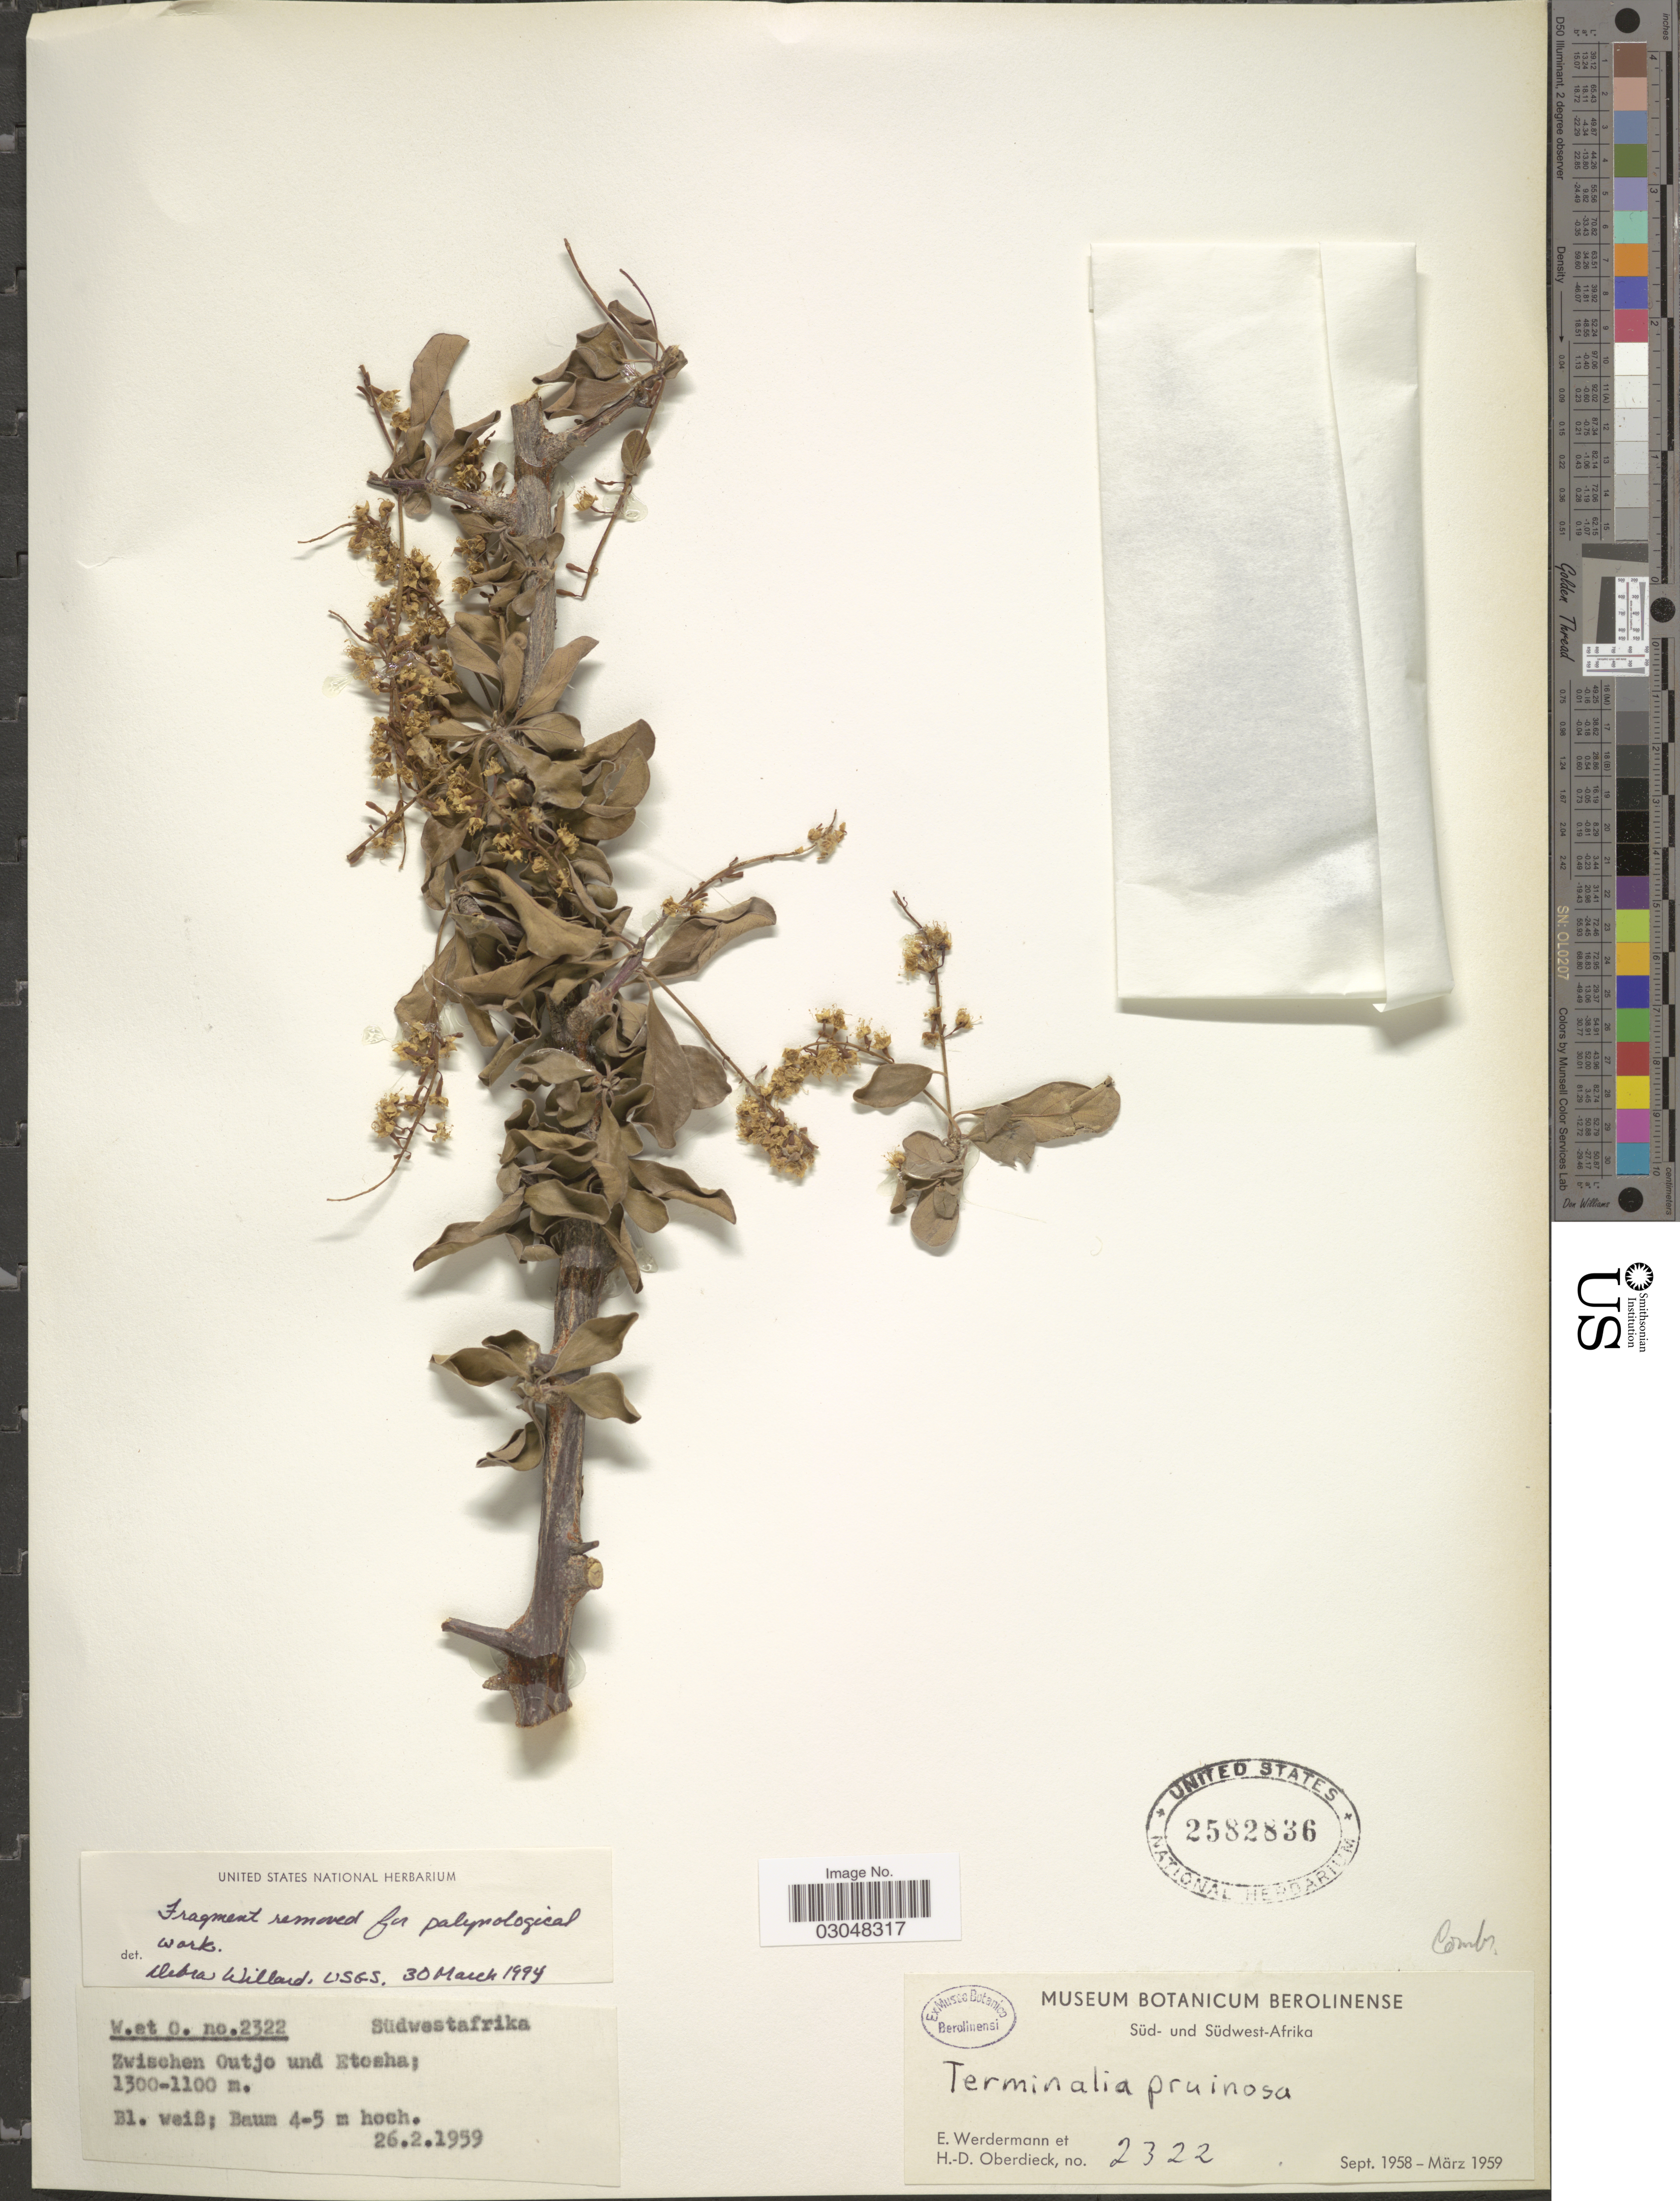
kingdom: Plantae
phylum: Tracheophyta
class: Magnoliopsida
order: Myrtales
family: Combretaceae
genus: Terminalia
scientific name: Terminalia pruinosa, ined.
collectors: E. Werdermann & H. Oberdieck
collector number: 2322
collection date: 1959-02-26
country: Namibia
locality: Südwestafrika. Zwischen Outjo und Etosha.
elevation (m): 1100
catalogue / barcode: US 2582836